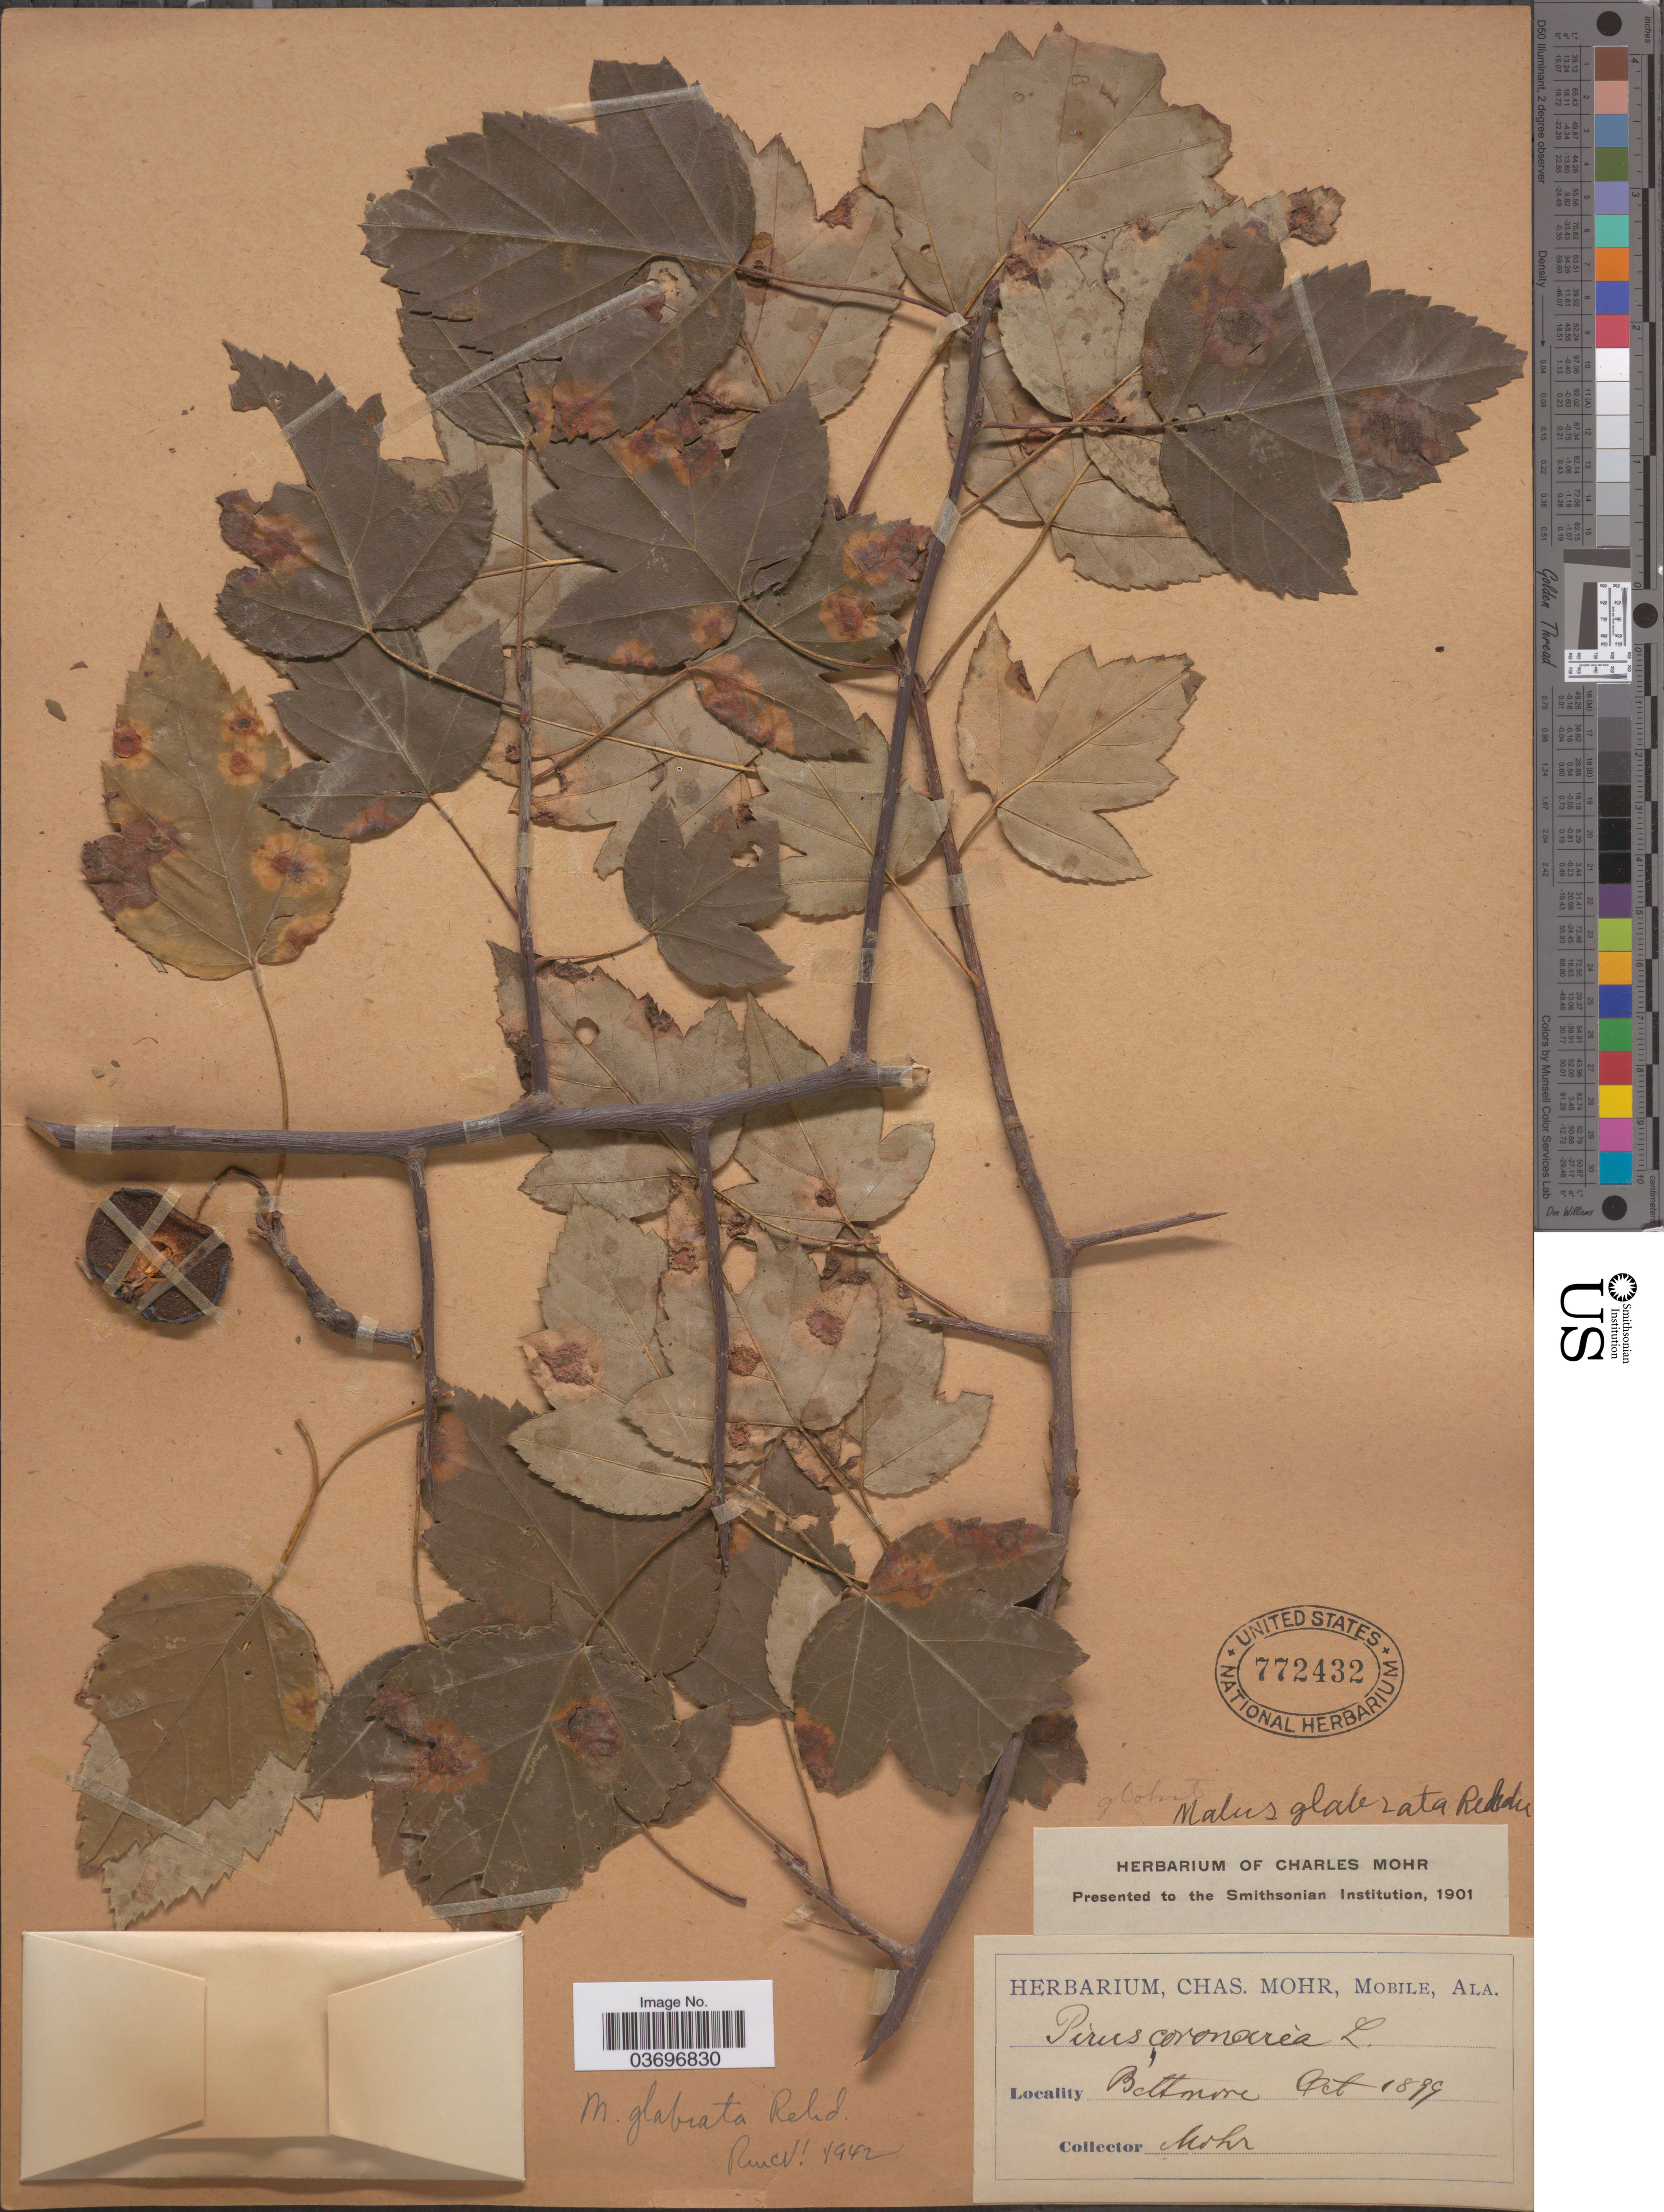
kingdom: Plantae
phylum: Tracheophyta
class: Magnoliopsida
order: Rosales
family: Rosaceae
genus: Malus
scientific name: Malus glabrata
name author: Rehder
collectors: Mohr, C. T. (herbarium)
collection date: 1899-10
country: United States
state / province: Alabama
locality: Biltmore.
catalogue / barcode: US 772432